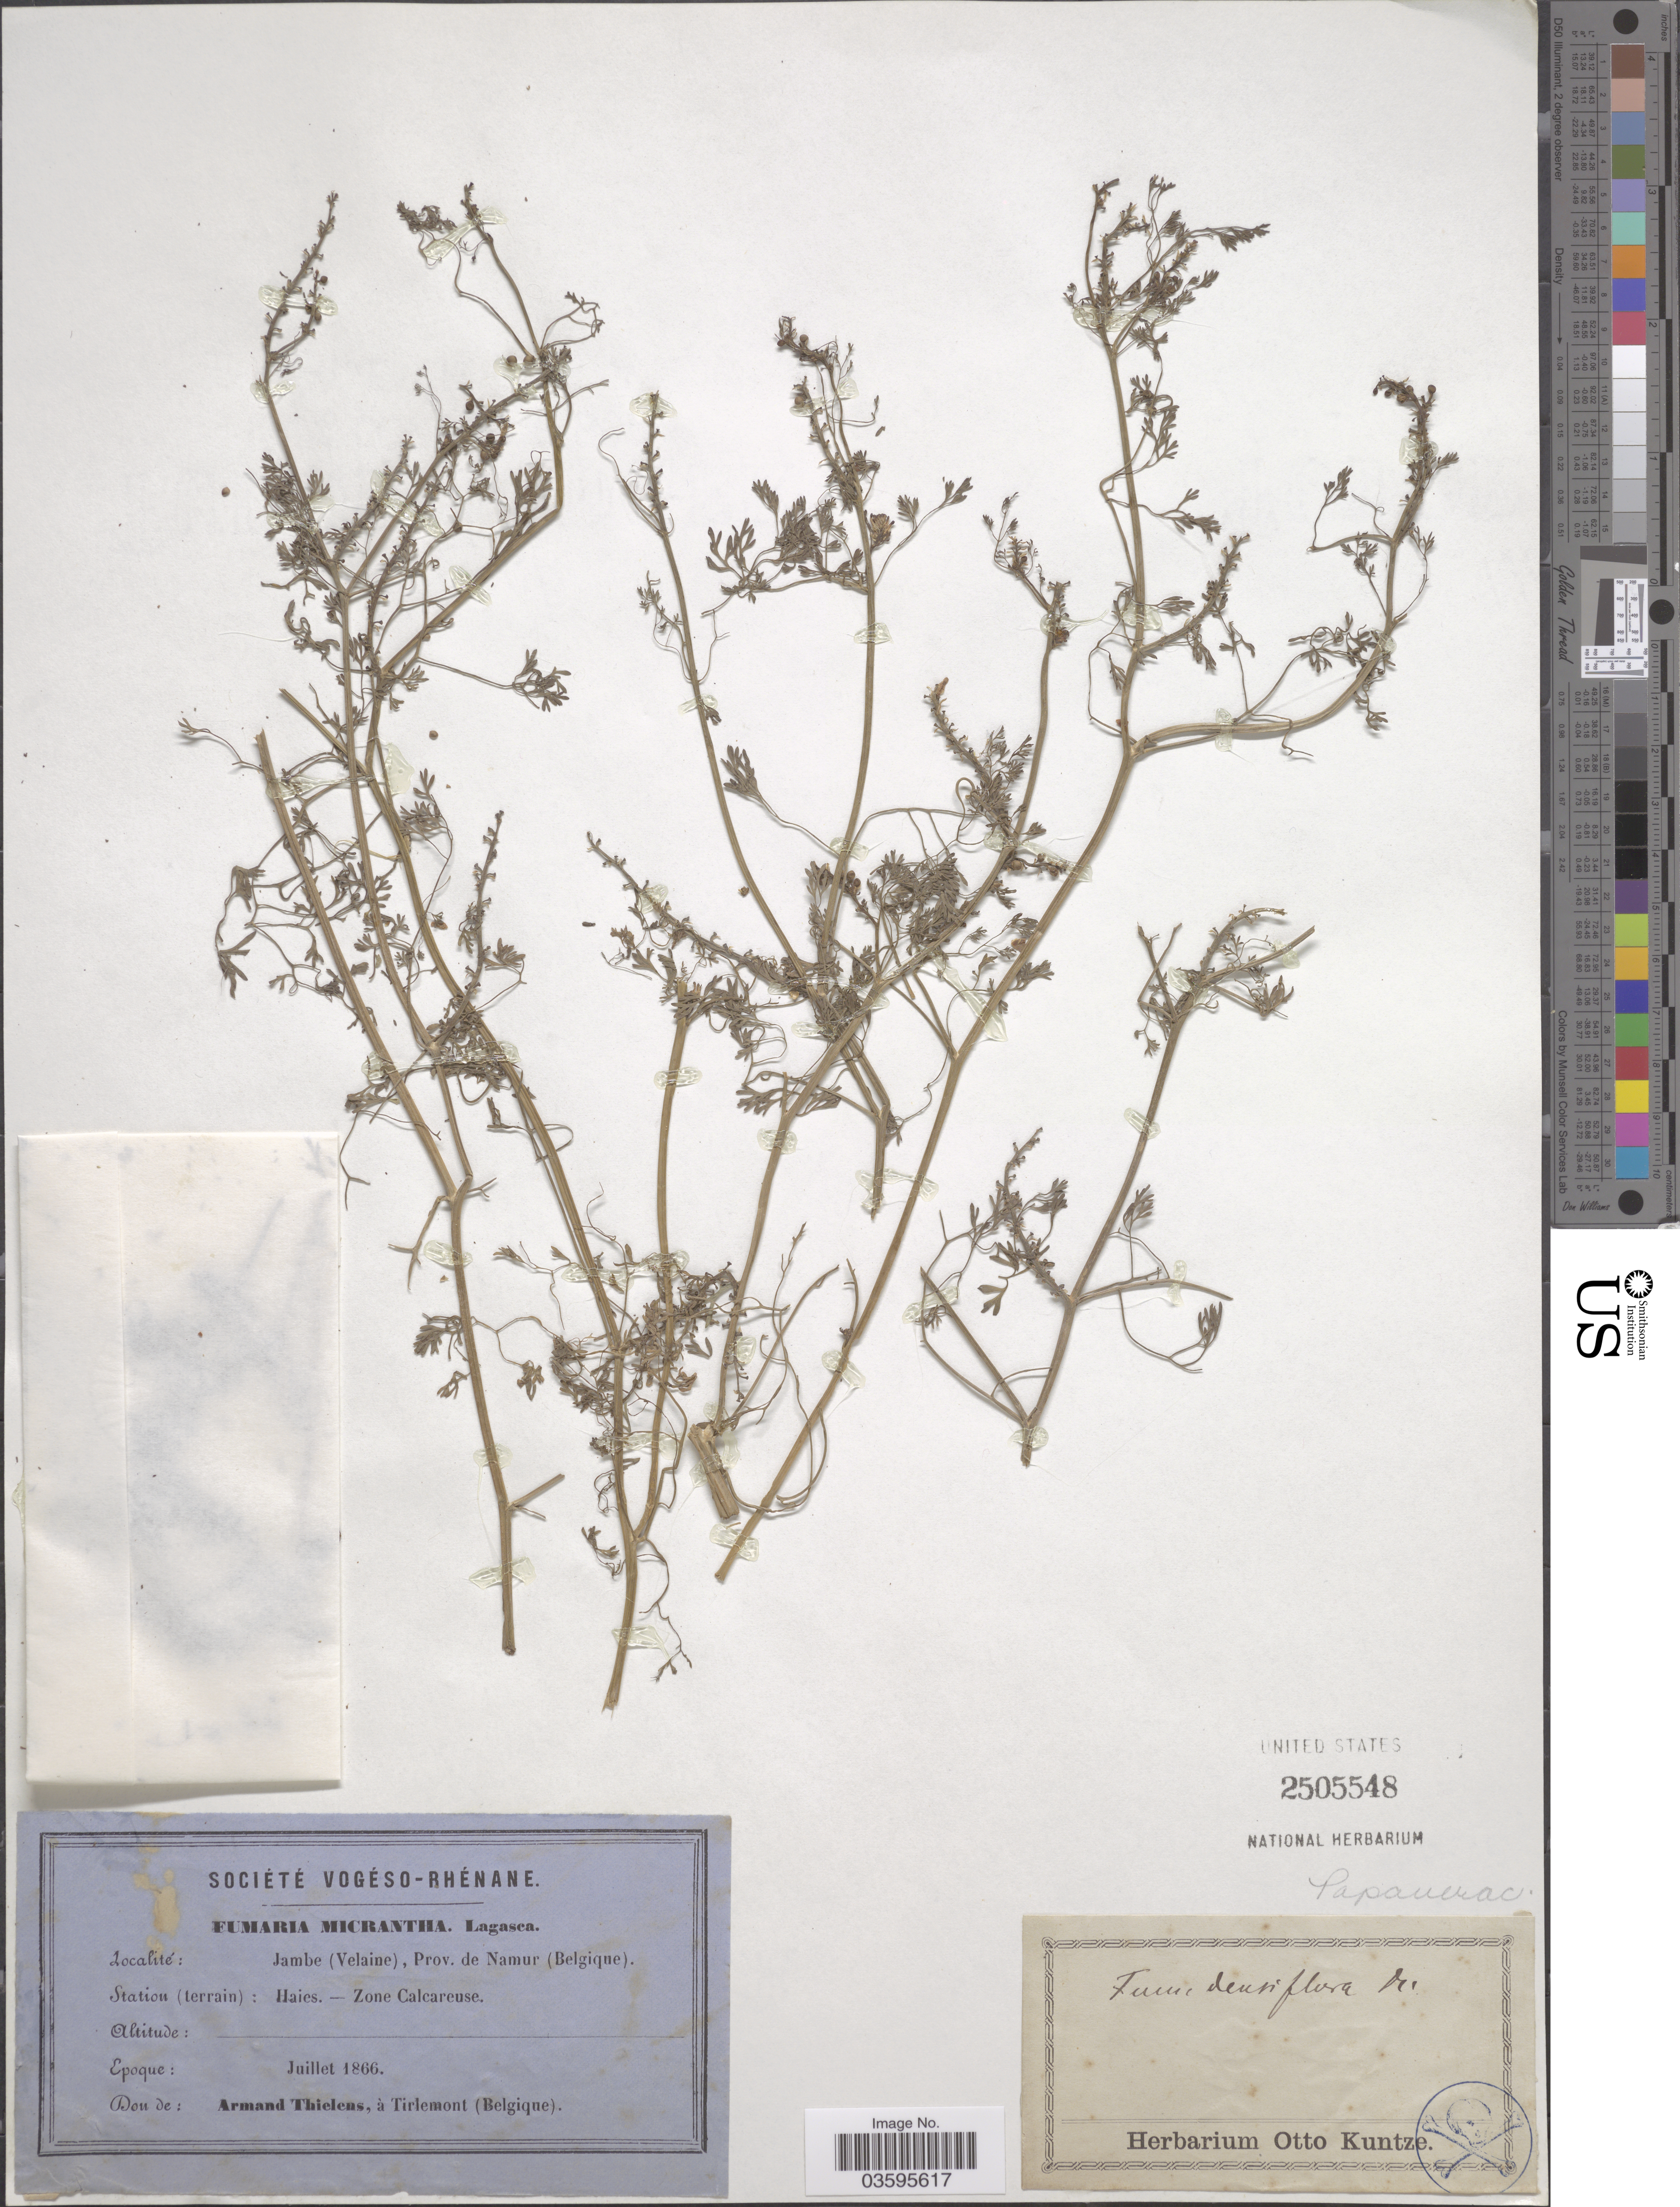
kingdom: Plantae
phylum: Tracheophyta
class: Magnoliopsida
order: Ranunculales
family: Papaveraceae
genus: Fumaria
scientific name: Fumaria densiflora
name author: DC.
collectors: A. Thielens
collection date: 1866-07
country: Belgium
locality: Jambe (Velaine), Prov. de Namur. Station (terrain): Haies. Zone Calcareuse.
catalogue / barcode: US 2505548